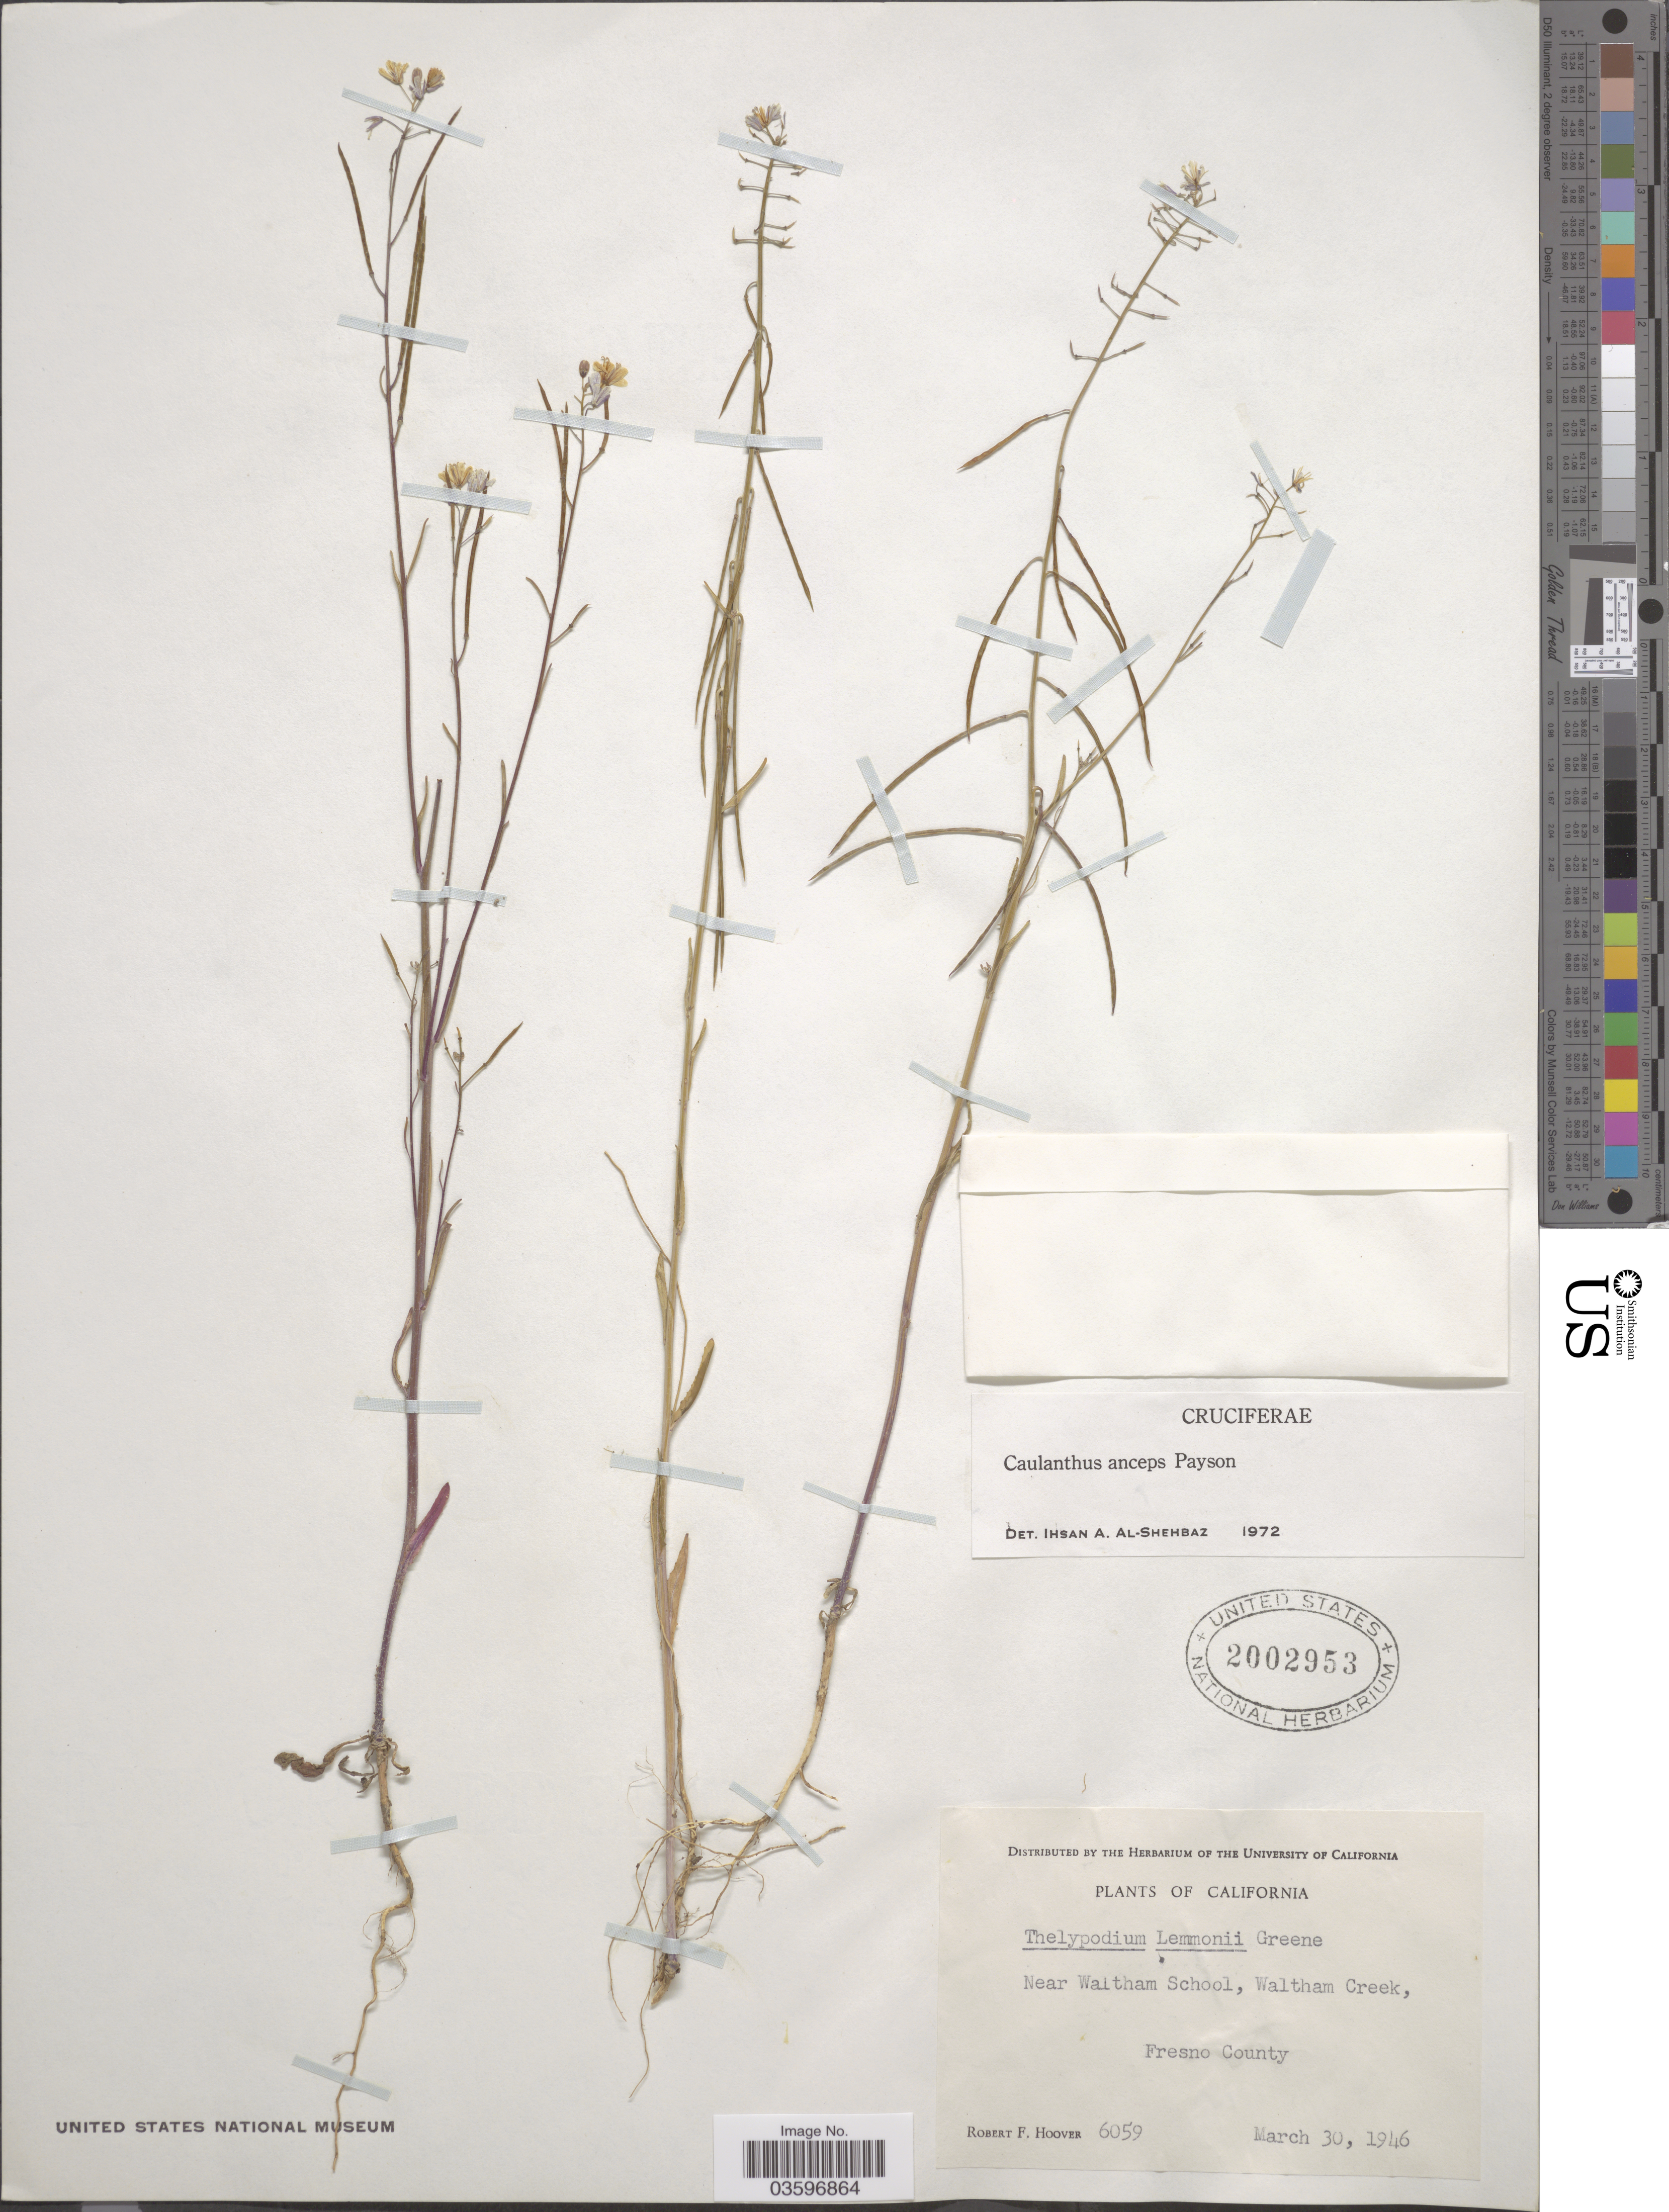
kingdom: Plantae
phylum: Tracheophyta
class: Magnoliopsida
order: Brassicales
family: Brassicaceae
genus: Caulanthus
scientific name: Caulanthus anceps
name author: Payson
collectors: R. F. Hoover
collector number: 6059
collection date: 1946-03-30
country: United States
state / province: California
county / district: Fresno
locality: Near Waltham School, Waltham Creek, Fresno County.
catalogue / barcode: US 2002953